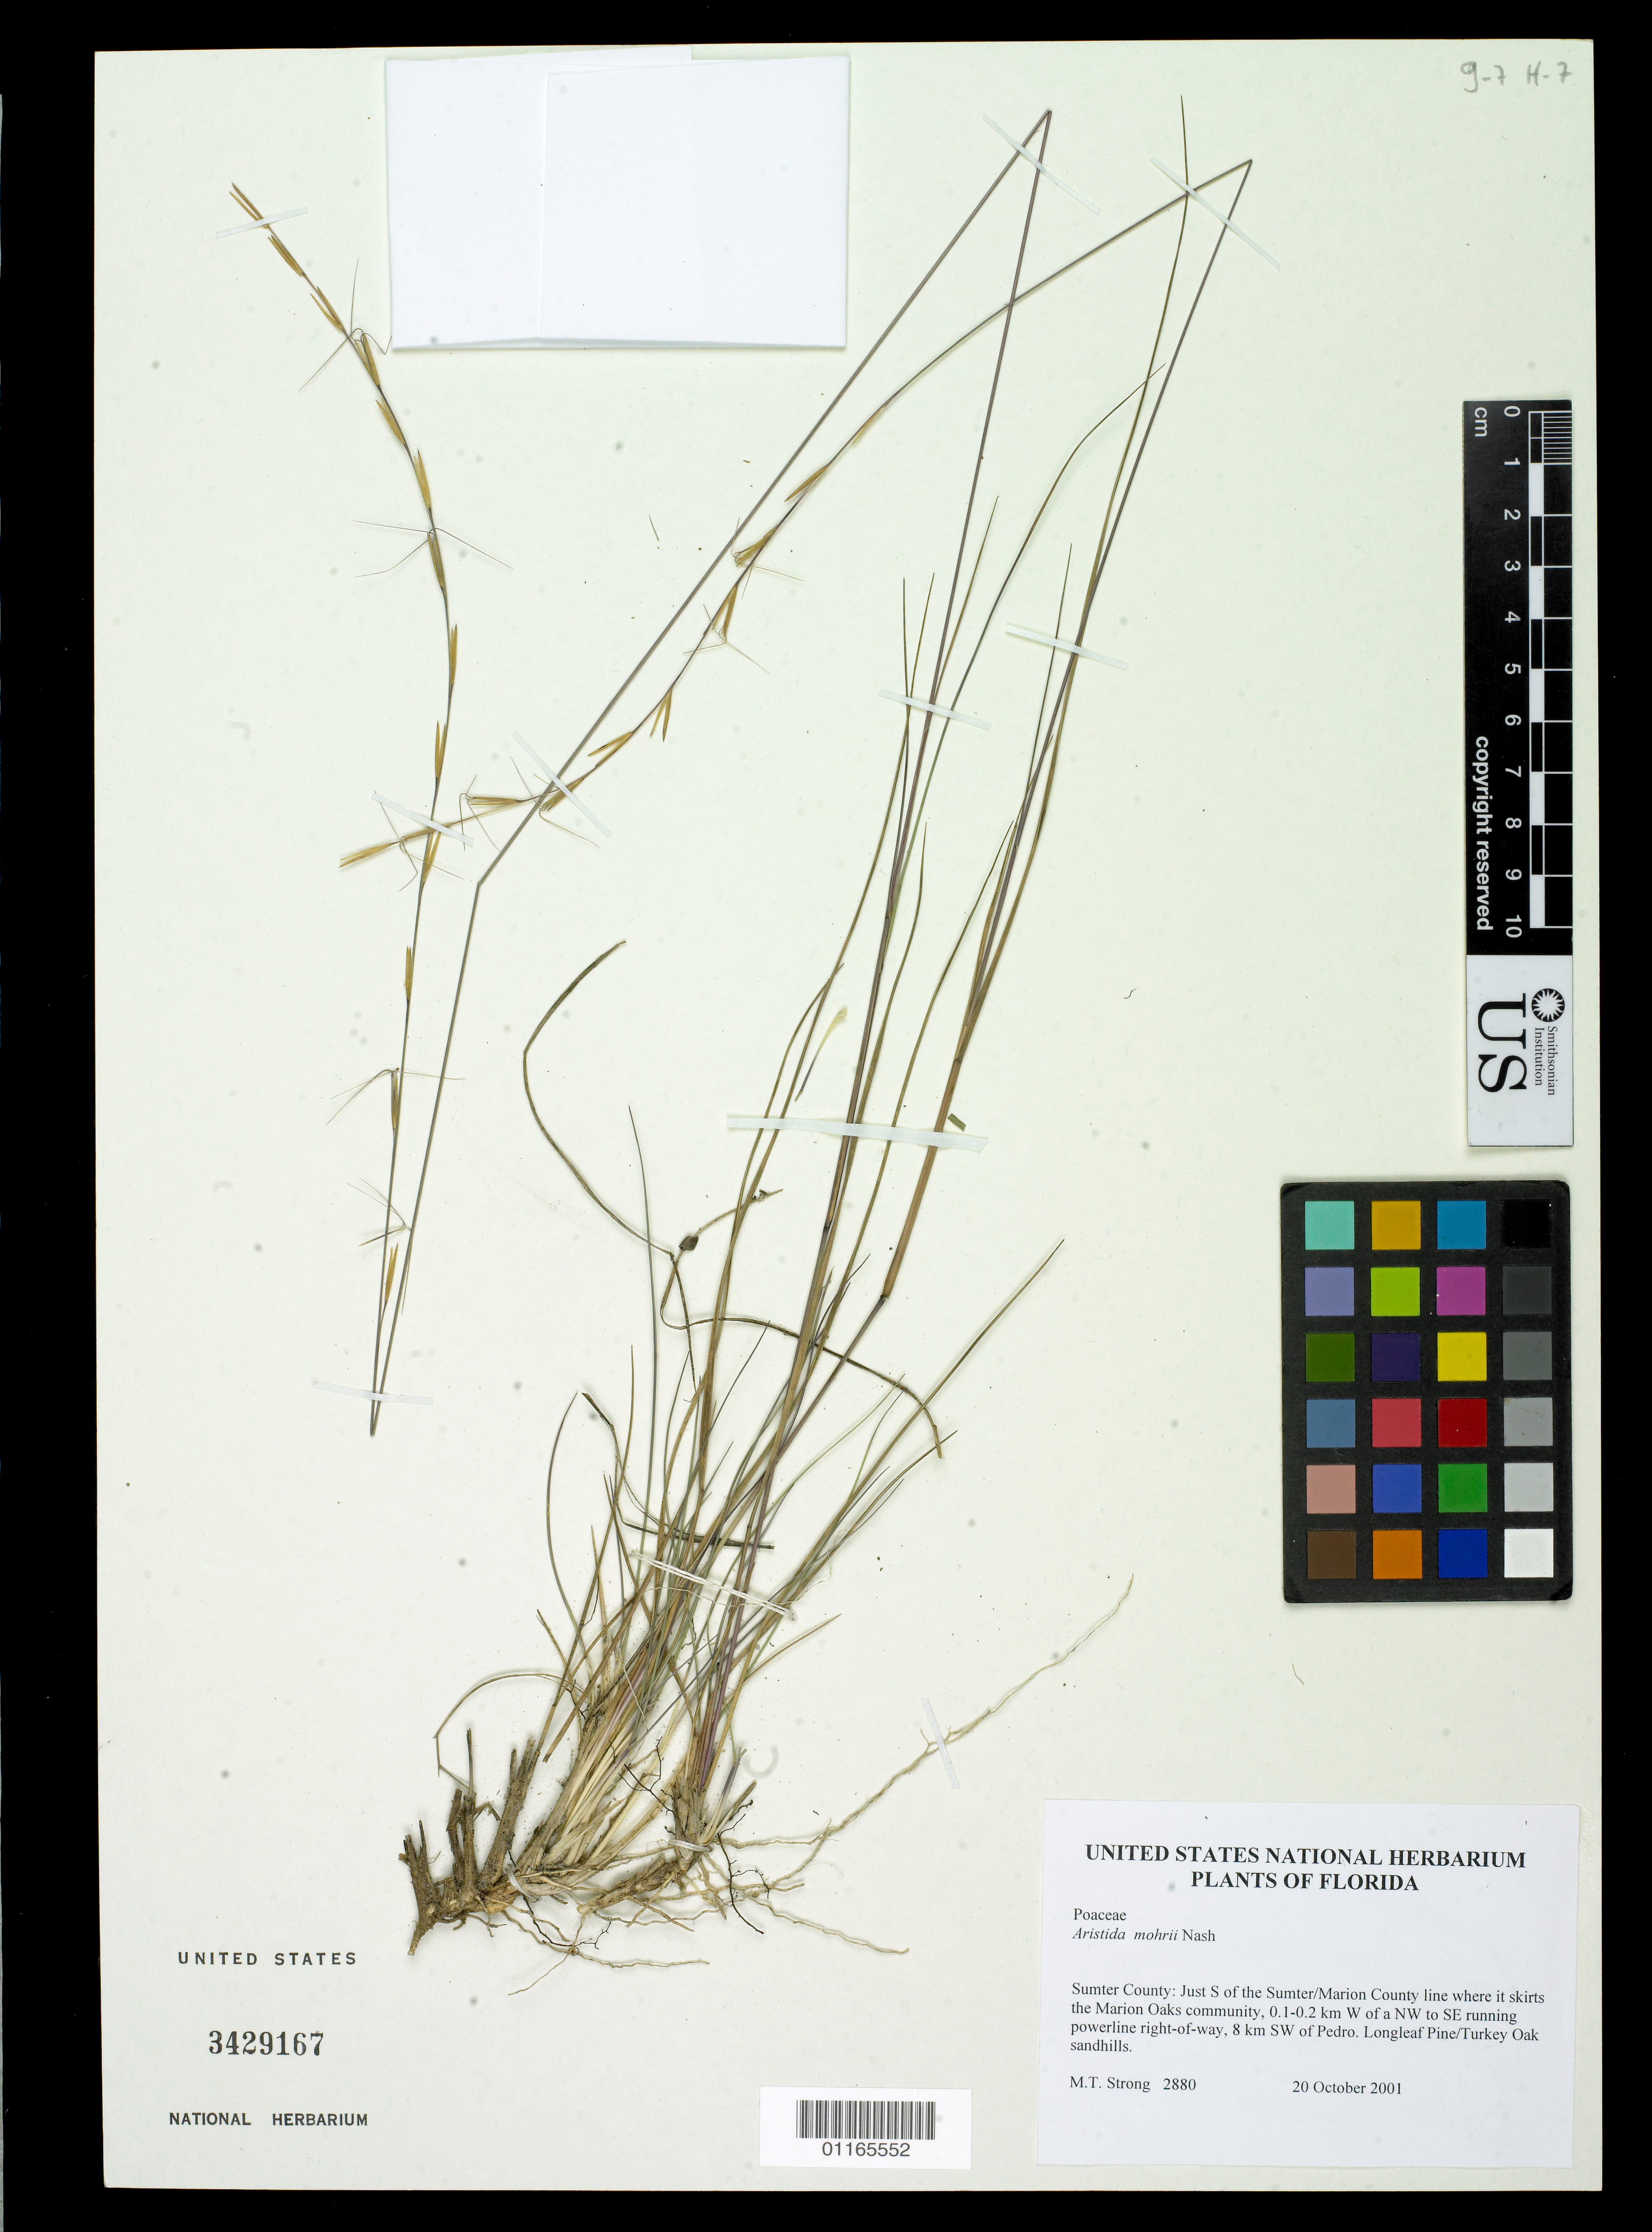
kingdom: Plantae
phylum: Tracheophyta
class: Liliopsida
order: Poales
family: Poaceae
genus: Aristida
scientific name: Aristida mohrii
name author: Nash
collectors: M. T. Strong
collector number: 2880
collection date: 2001-10-20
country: United States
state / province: Florida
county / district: Sumter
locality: Just S of the Sumter/Marion County line where it skirts the Marion Oaks community, 0.1-0.2 km W of a NW to SE running powerline right-of-way, 8 km SW of Pedro.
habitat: Longleaf Pine/Turkey Oak sandhills.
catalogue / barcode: US 3429167